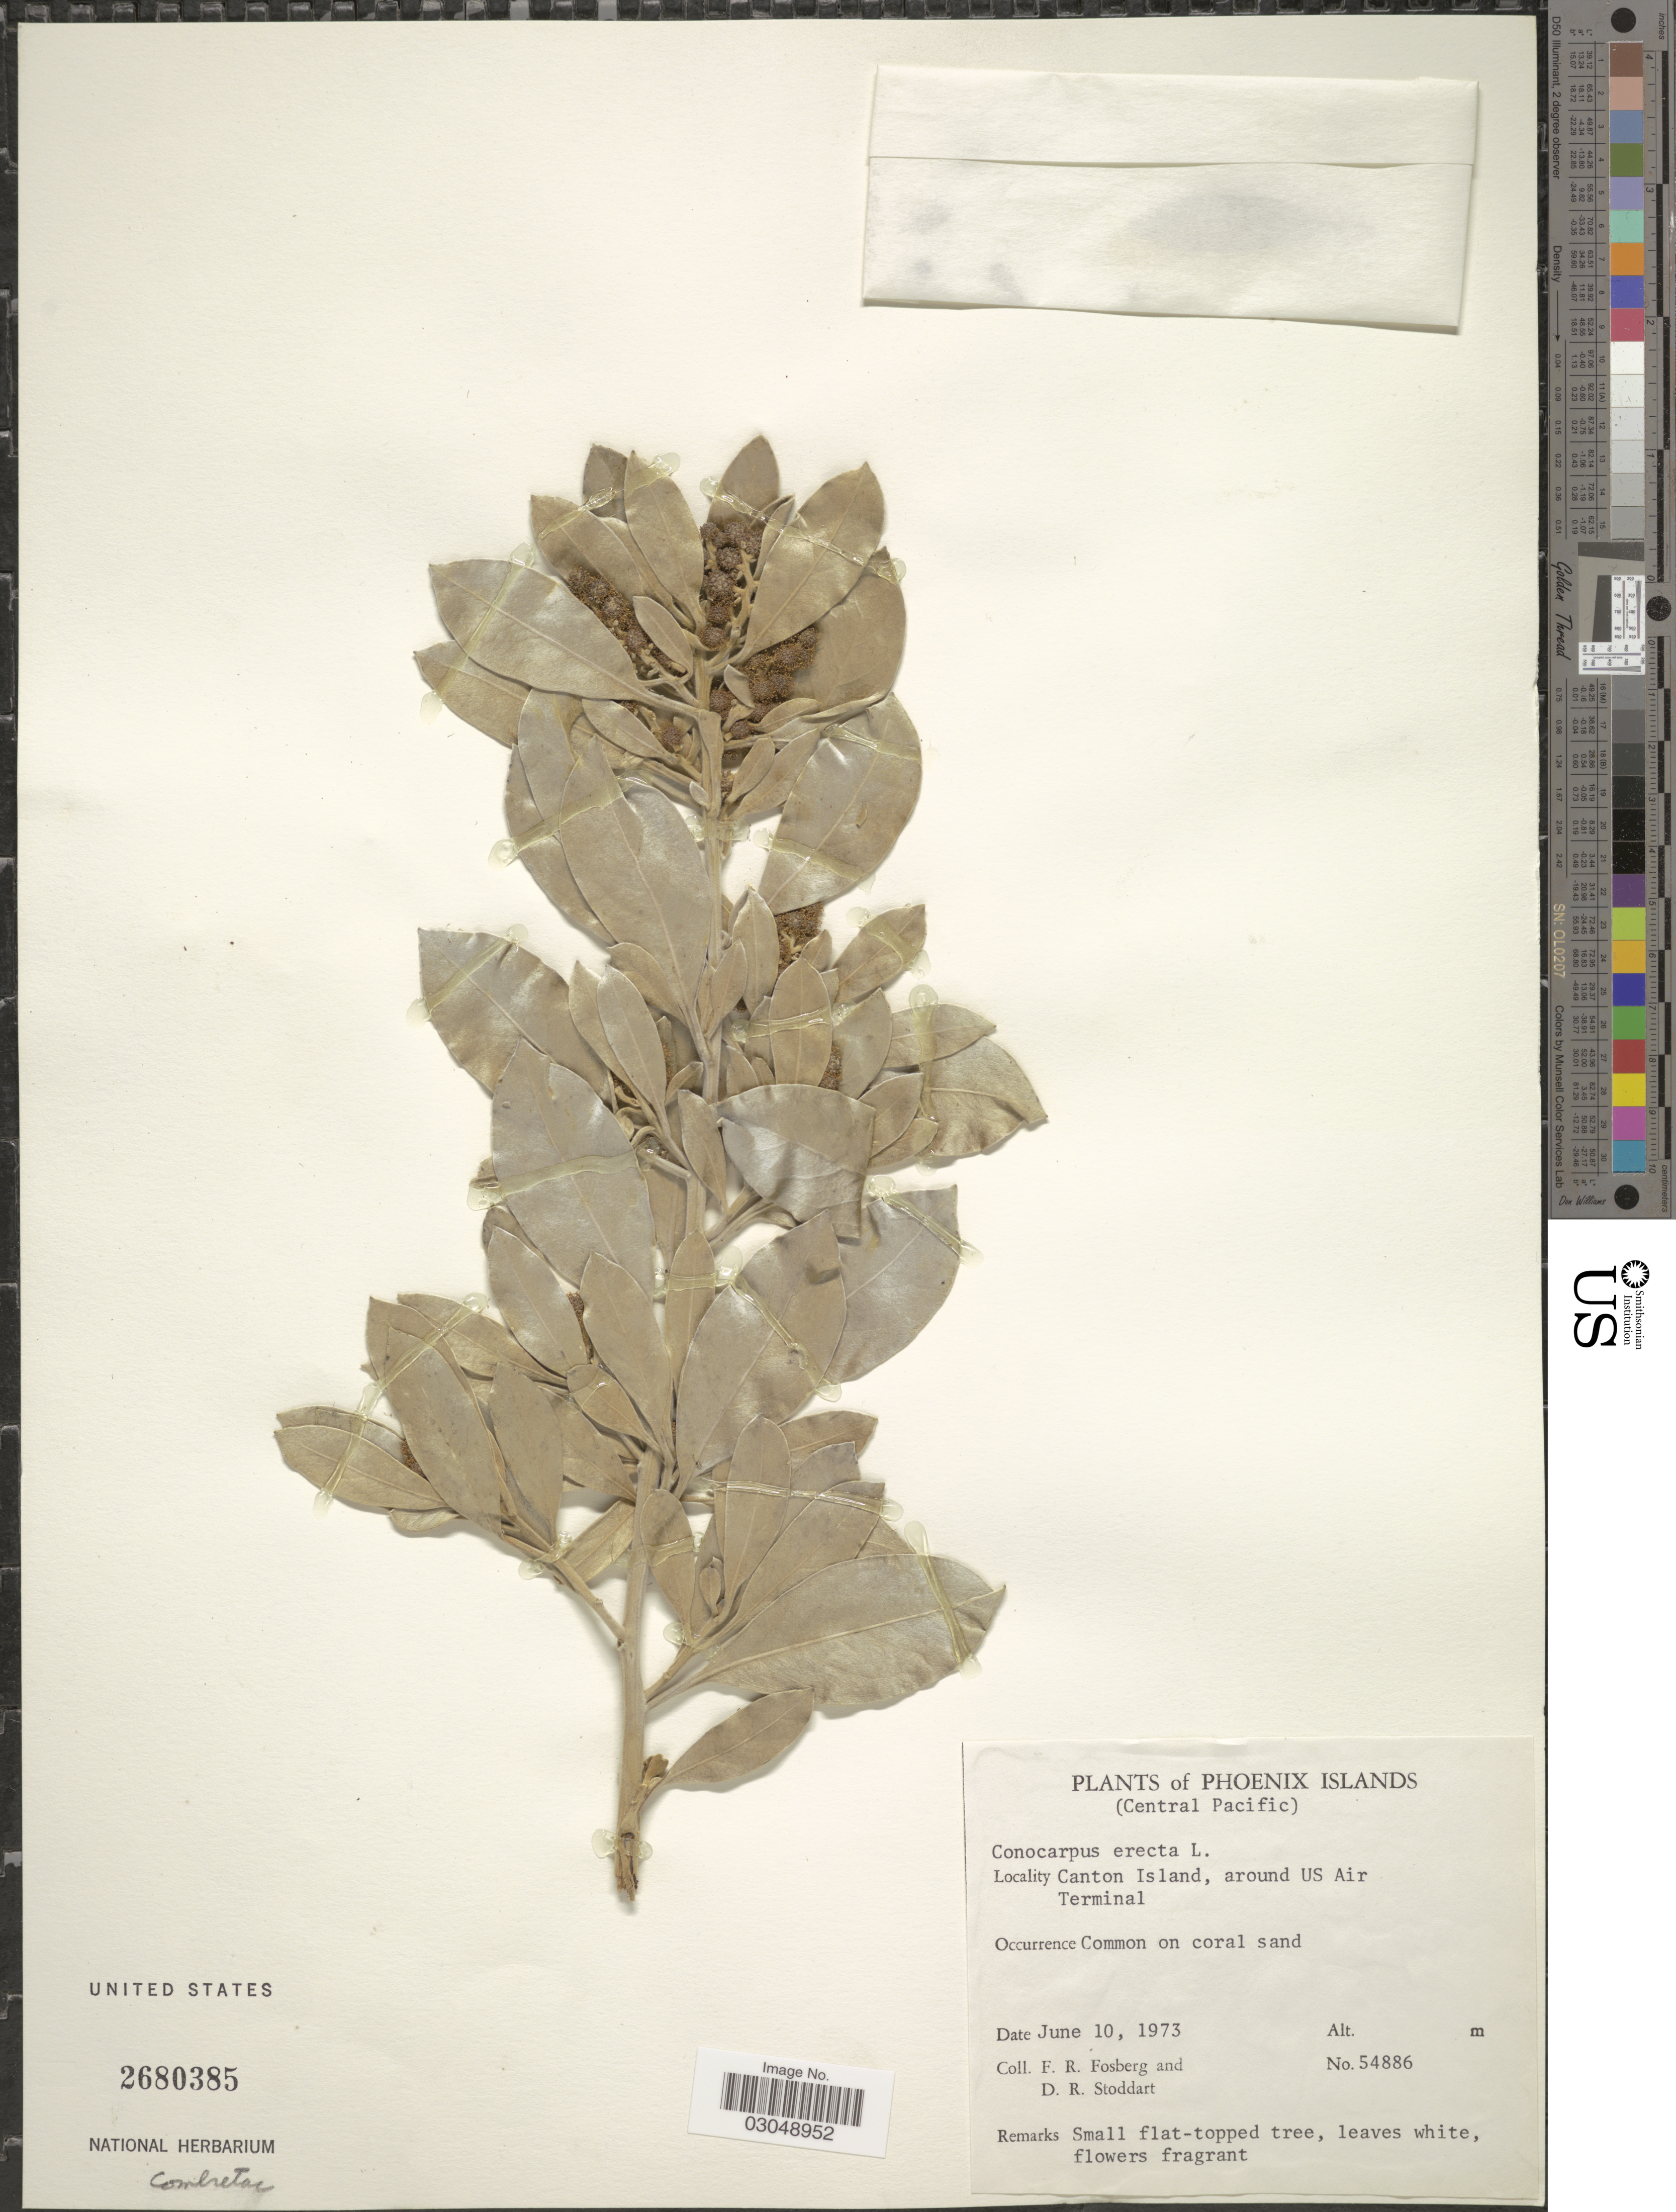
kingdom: Plantae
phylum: Tracheophyta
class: Magnoliopsida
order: Myrtales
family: Combretaceae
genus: Conocarpus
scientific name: Conocarpus erectus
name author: L.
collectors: F. R. Fosberg & D. R. Stoddart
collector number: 54886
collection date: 1973-06-10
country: Kiribati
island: Kanton [Canton] Atoll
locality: Phoenix Islands. (Central Pacific). Canton Island, around US Air Terminal.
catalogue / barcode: US 2680385